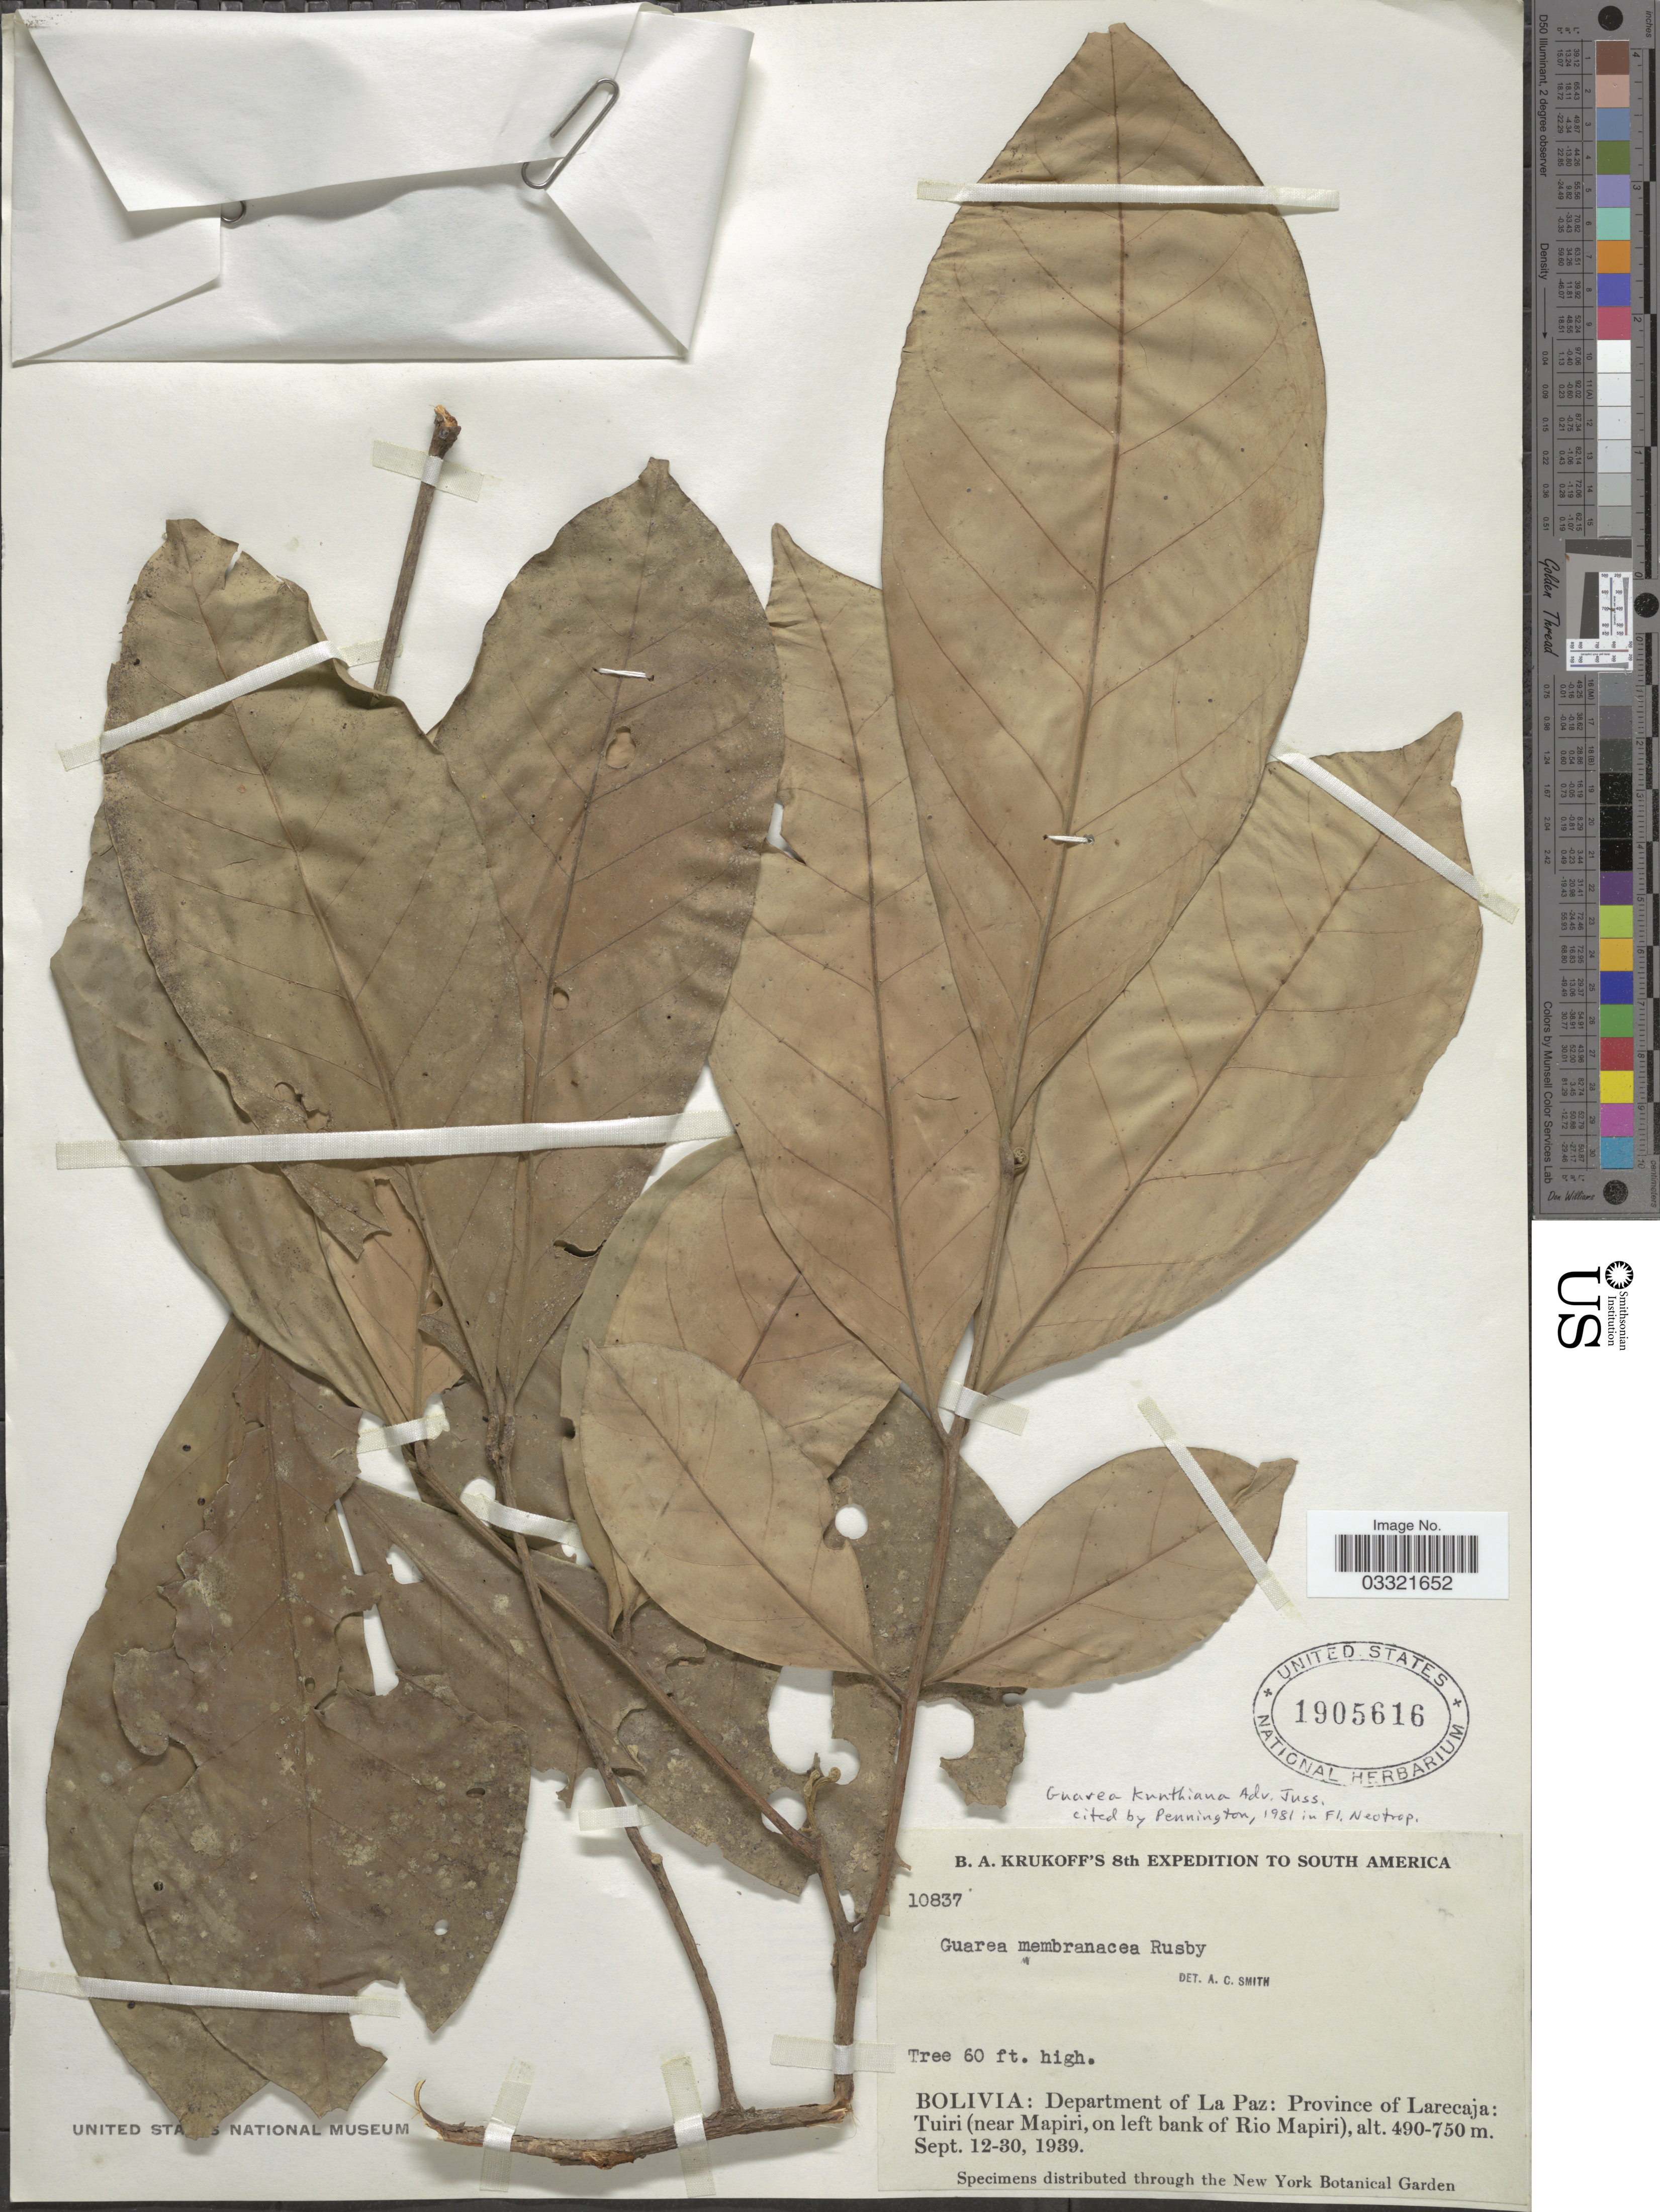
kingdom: Plantae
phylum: Tracheophyta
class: Magnoliopsida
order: Sapindales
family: Meliaceae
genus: Guarea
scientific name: Guarea kunthiana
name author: A. Juss.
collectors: B. A. Krukoff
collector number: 10837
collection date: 1939-09-12/1939-09-30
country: Bolivia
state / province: La Paz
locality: Department of La Paz: Province of Larecaja: Tuiri (near Mapiri, on left bank of Rio Mapiri).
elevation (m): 490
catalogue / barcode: US 1905616